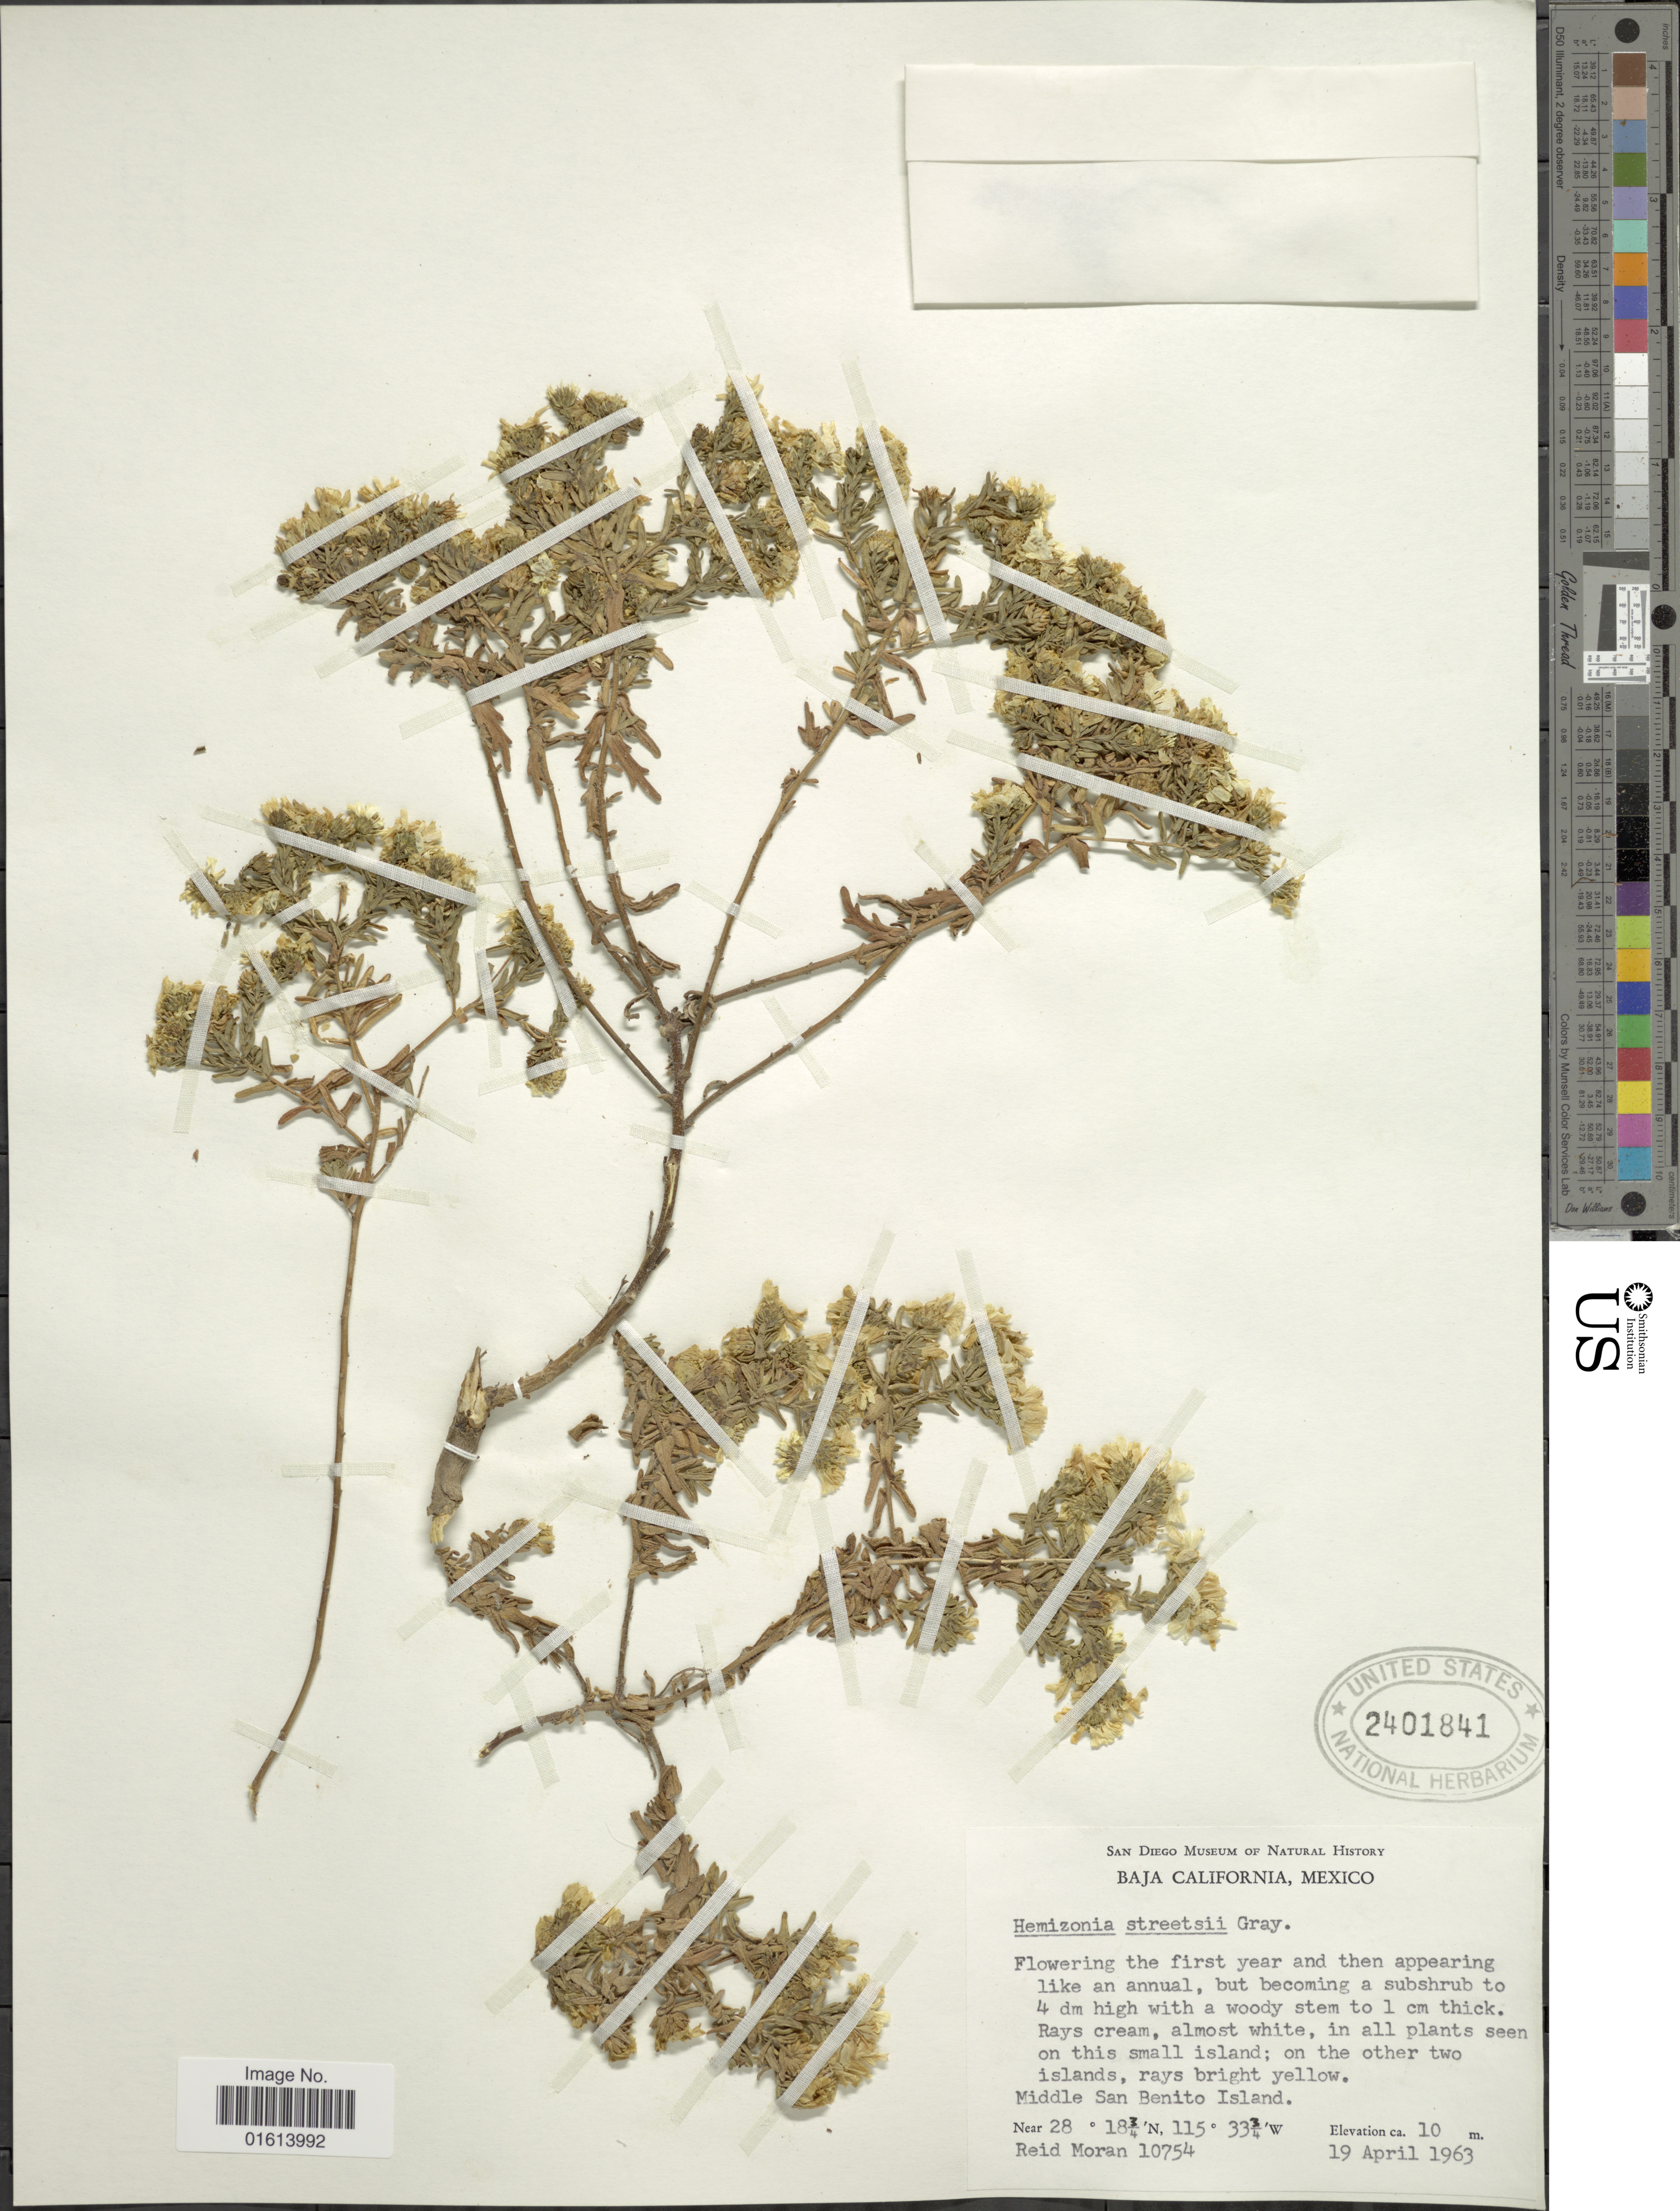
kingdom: Plantae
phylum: Tracheophyta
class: Magnoliopsida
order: Asterales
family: Asteraceae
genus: Deinandra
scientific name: Deinandra streetsii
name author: (A. Gray) B.G. Baldwin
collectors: R. V. Moran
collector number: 10754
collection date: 1963-04-19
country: Mexico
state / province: Baja California Norte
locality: Middle San Benito Island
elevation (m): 10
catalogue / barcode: US 2401841